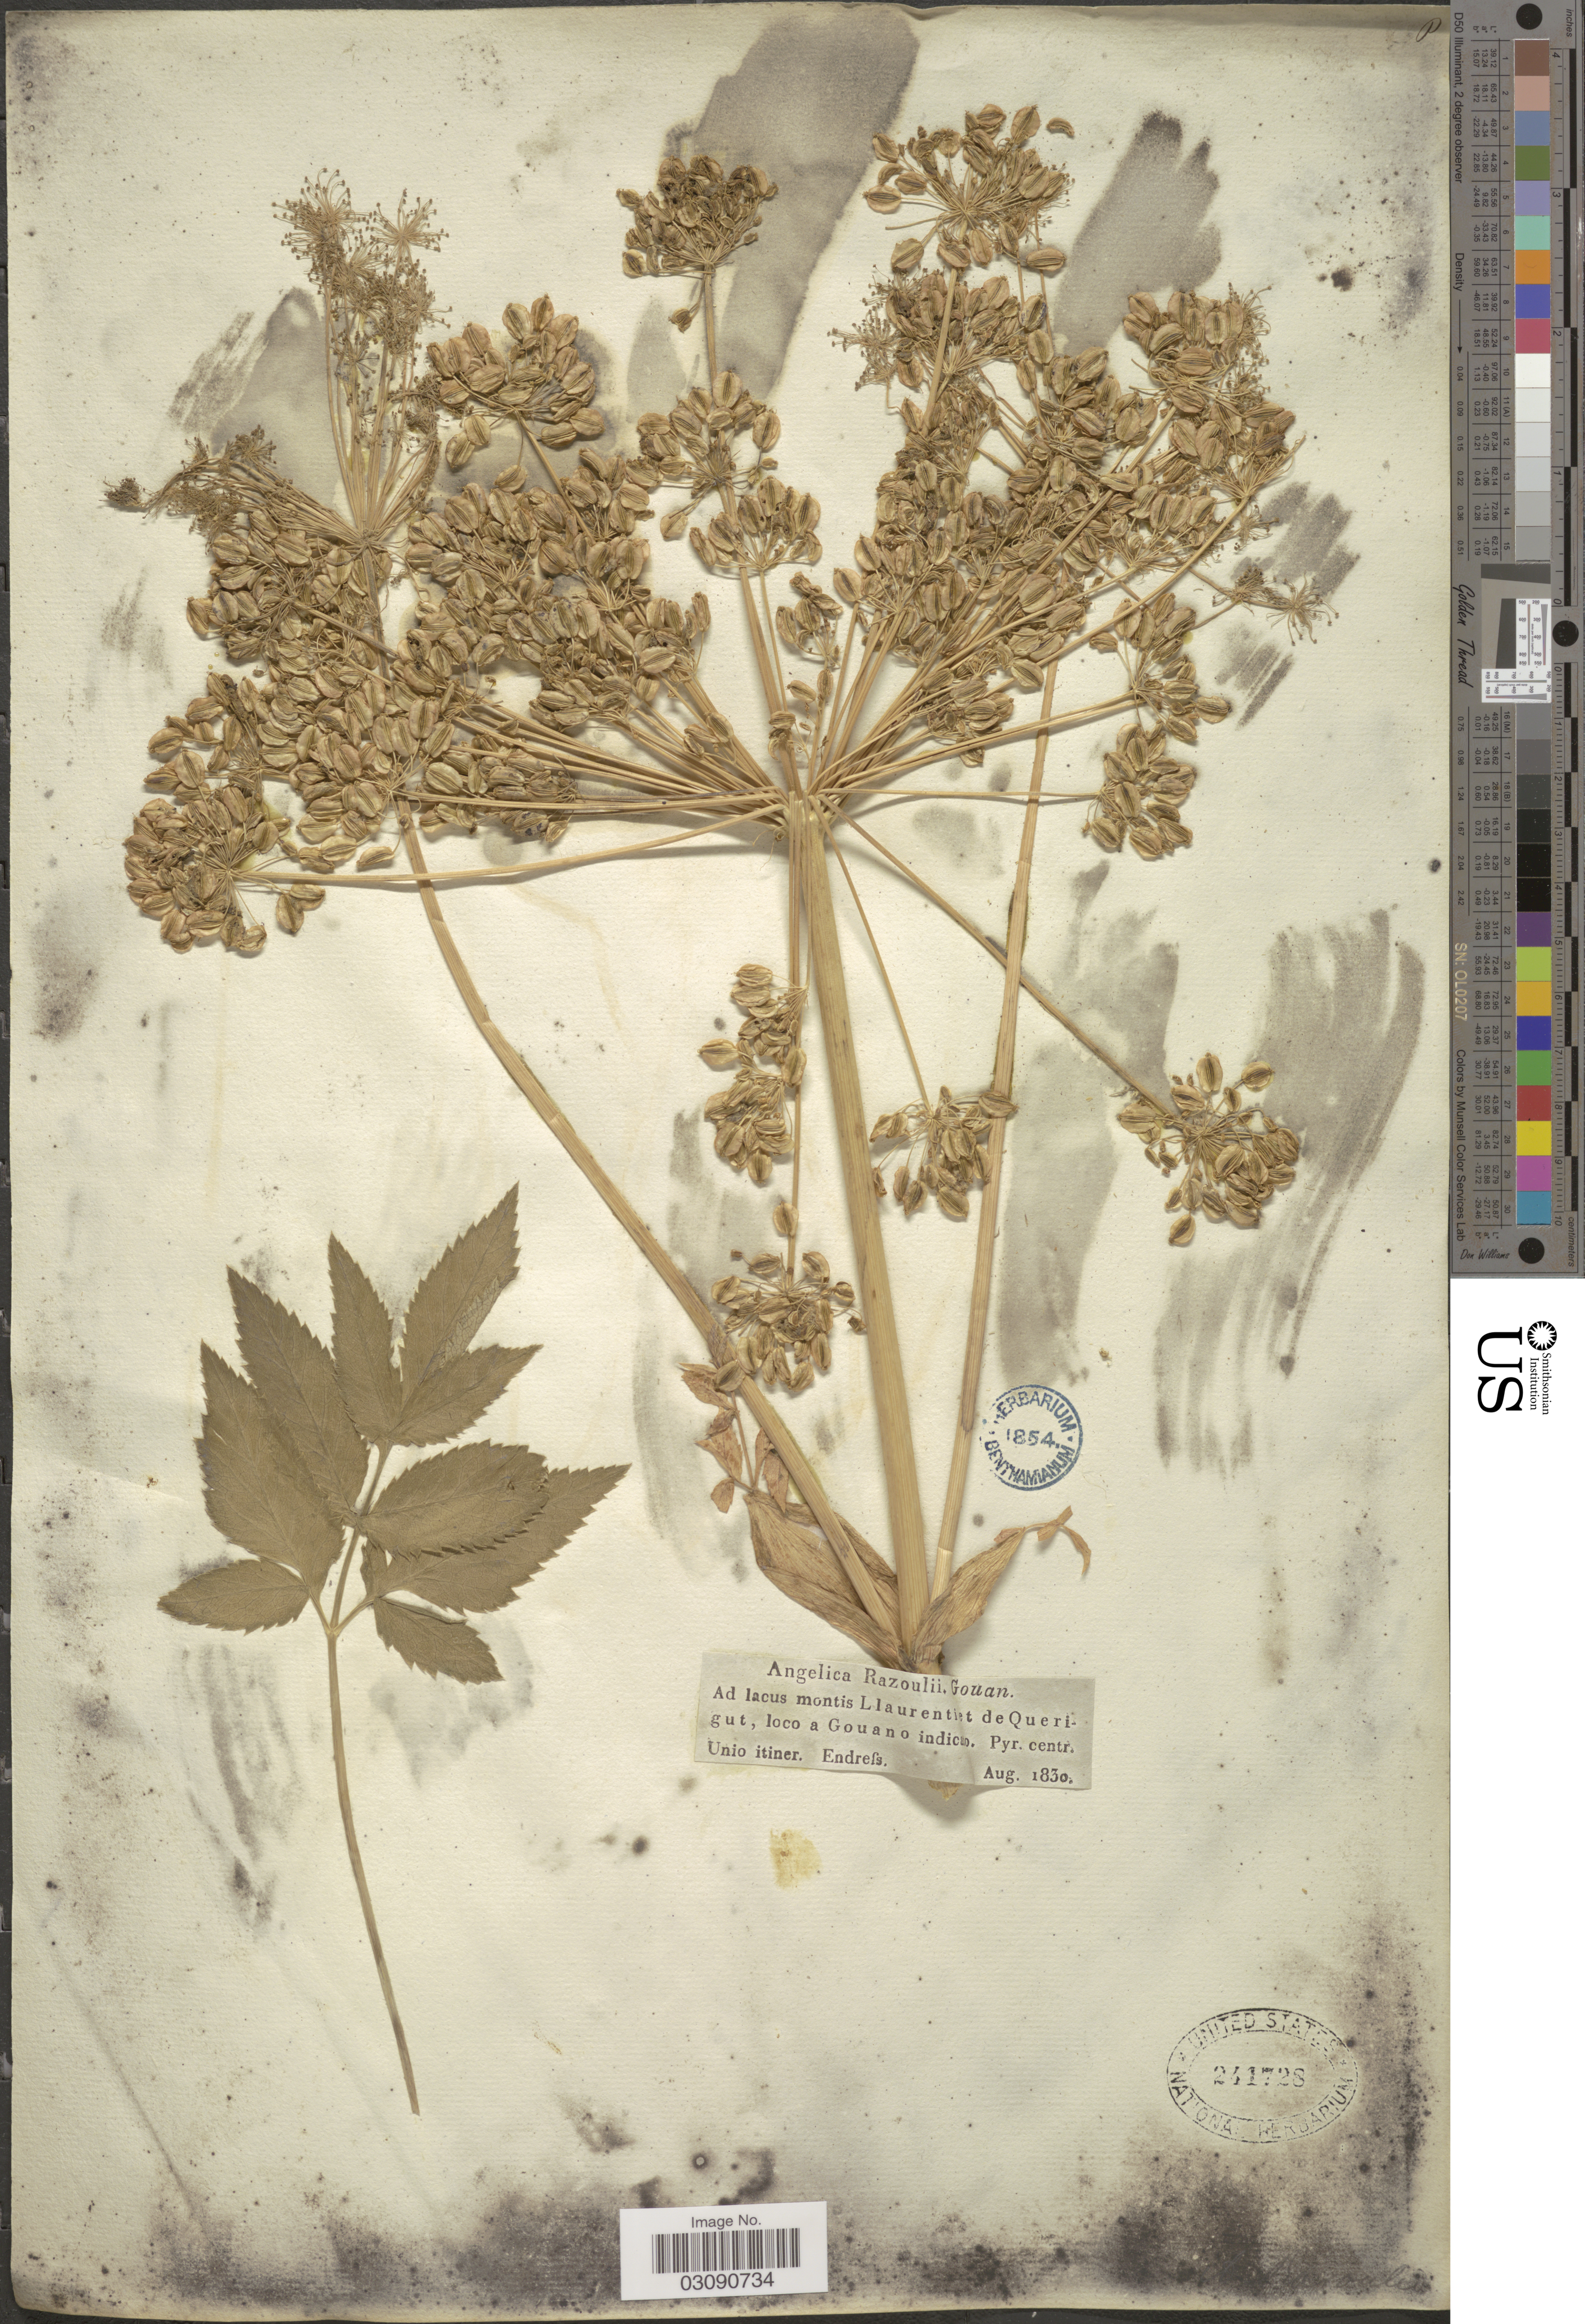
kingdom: Plantae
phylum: Tracheophyta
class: Magnoliopsida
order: Apiales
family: Apiaceae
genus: Angelica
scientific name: Angelica razulii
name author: Gouan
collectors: -. Gouan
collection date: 1830-08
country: France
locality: Angelica Razoulii, ad lacus montis Llaurentiet de Querigut, loco a Gouan indica.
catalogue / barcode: US 241728